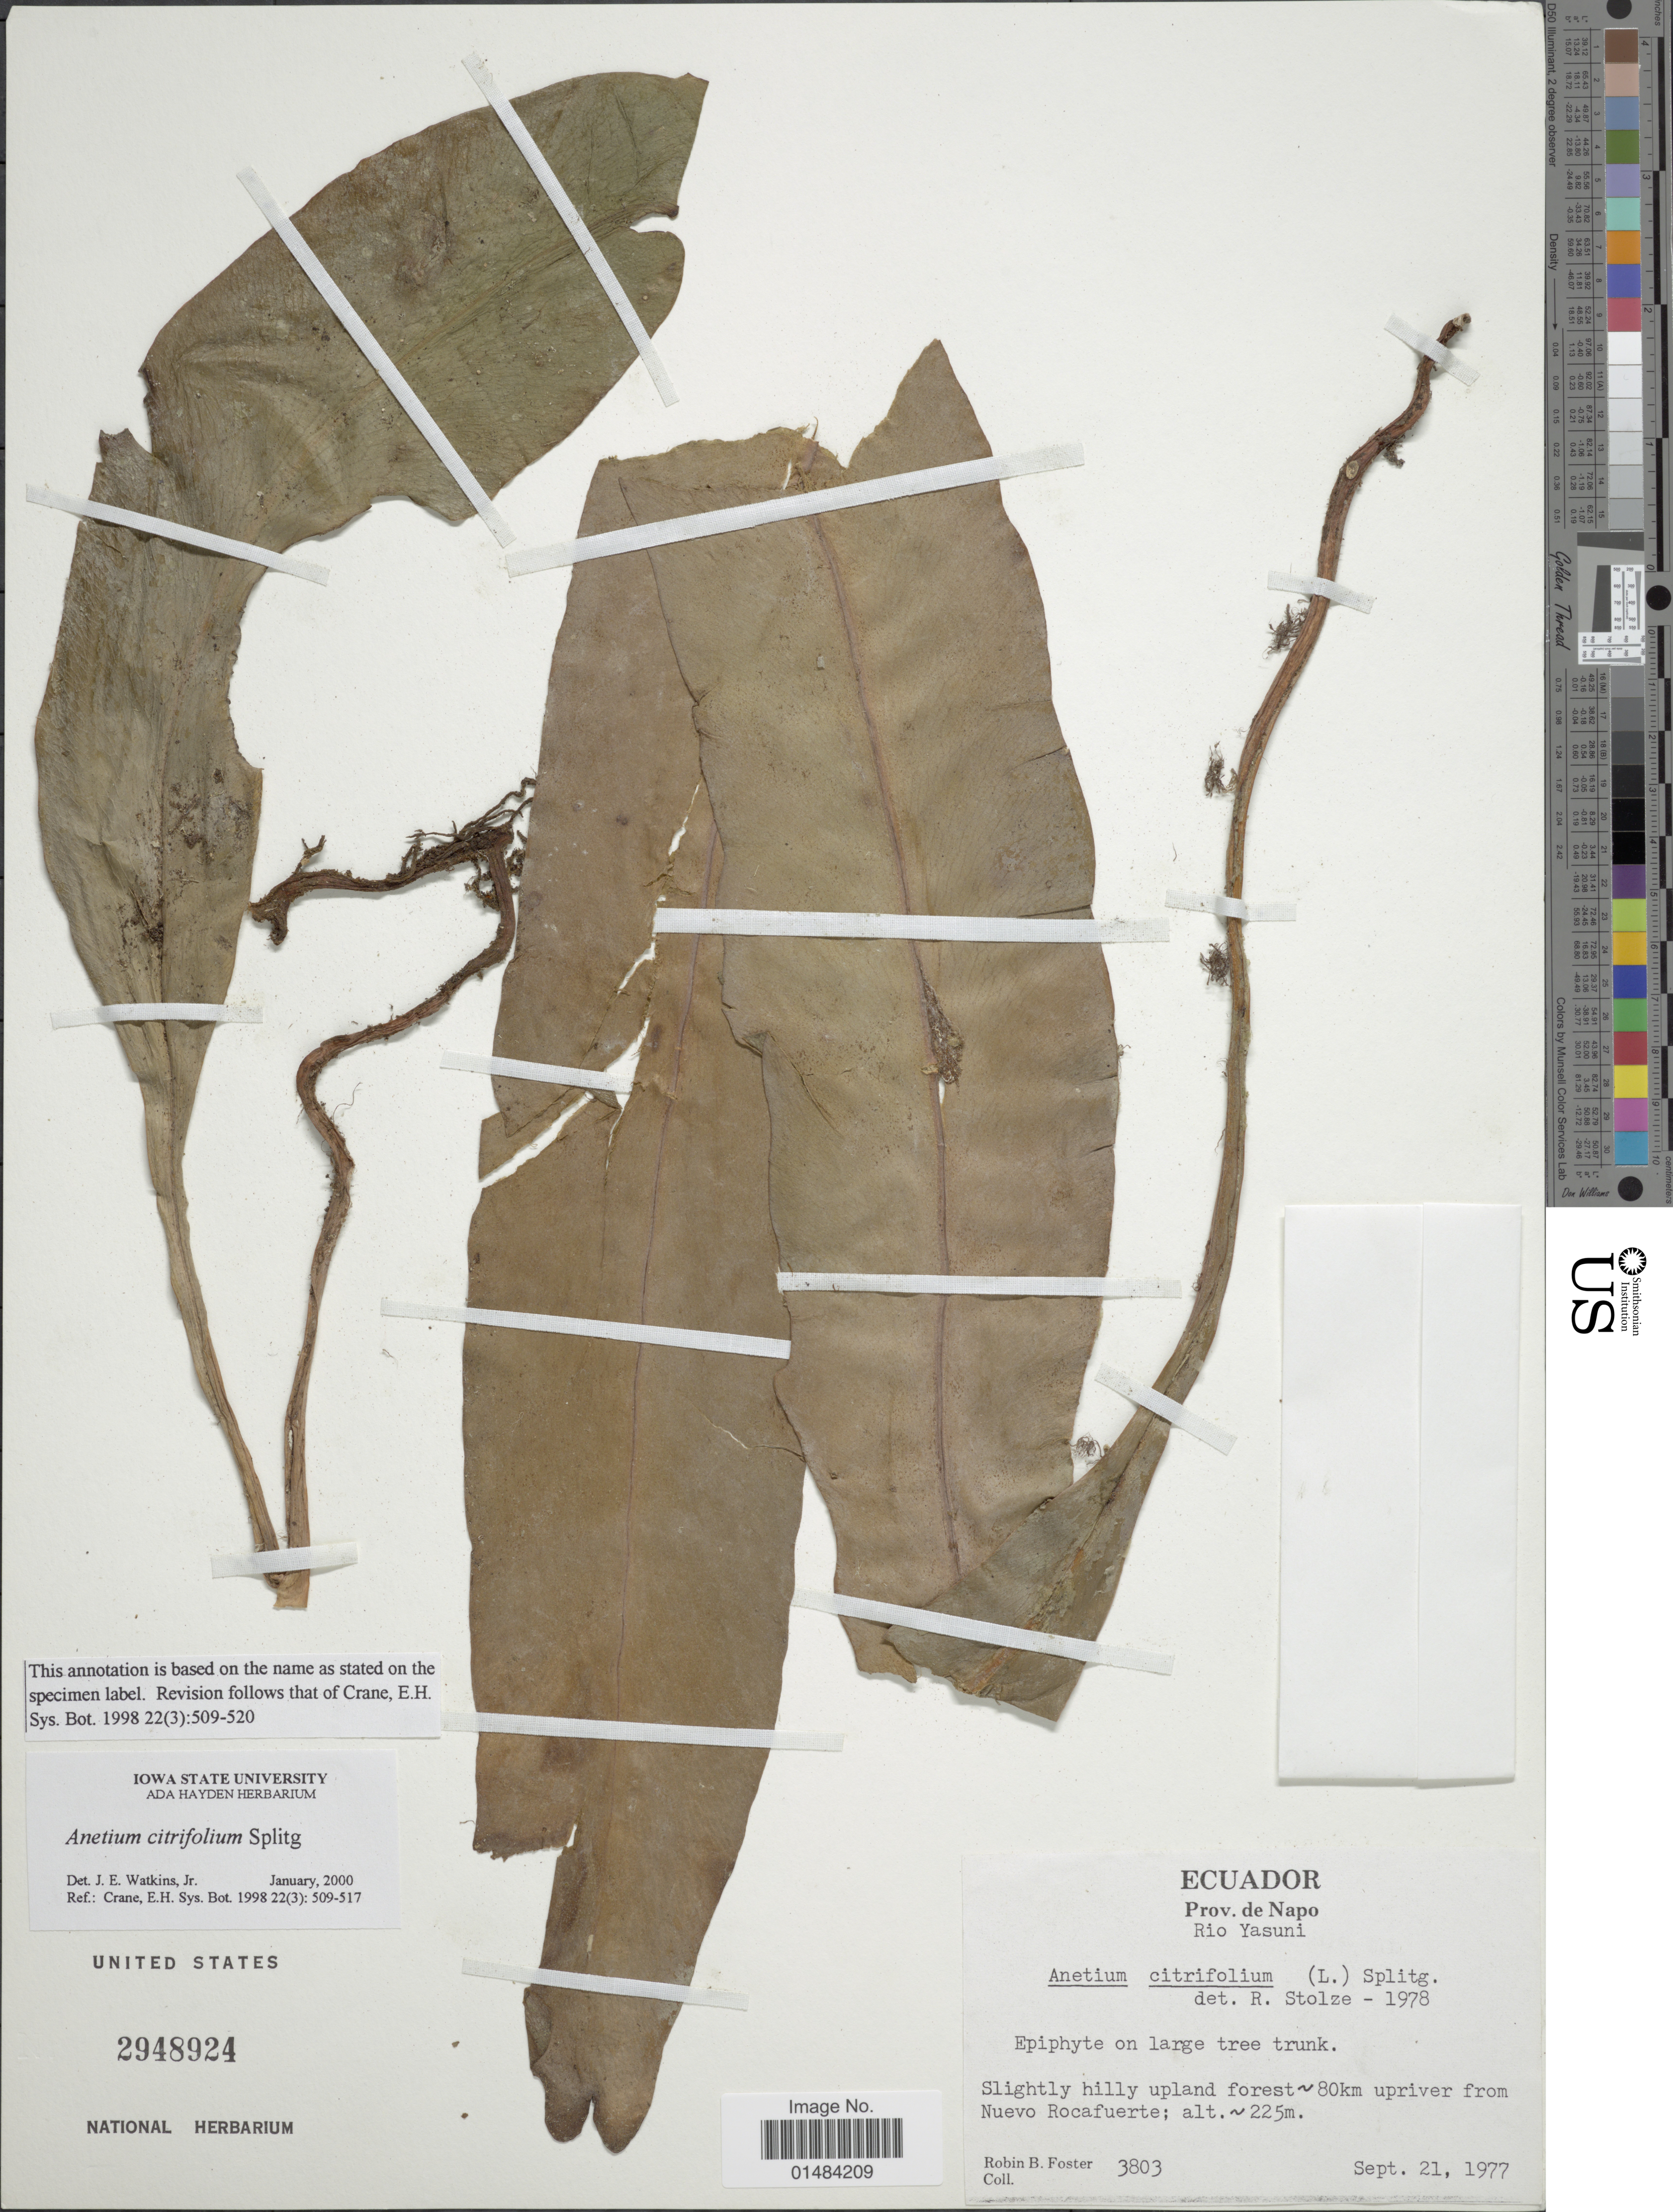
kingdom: Plantae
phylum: Tracheophyta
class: Polypodiopsida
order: Polypodiales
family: Pteridaceae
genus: Anetium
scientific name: Anetium citrifolium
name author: (L.) Splitg.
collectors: R. B. Foster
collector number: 3803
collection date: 1977-09-21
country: Ecuador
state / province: Napo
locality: Ecuador, Prov. de Napo, Rio Yasuni, slightly hilly upland forest-80 km upriver from Nuevo Rocafuerte.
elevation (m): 225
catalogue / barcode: US 2948924